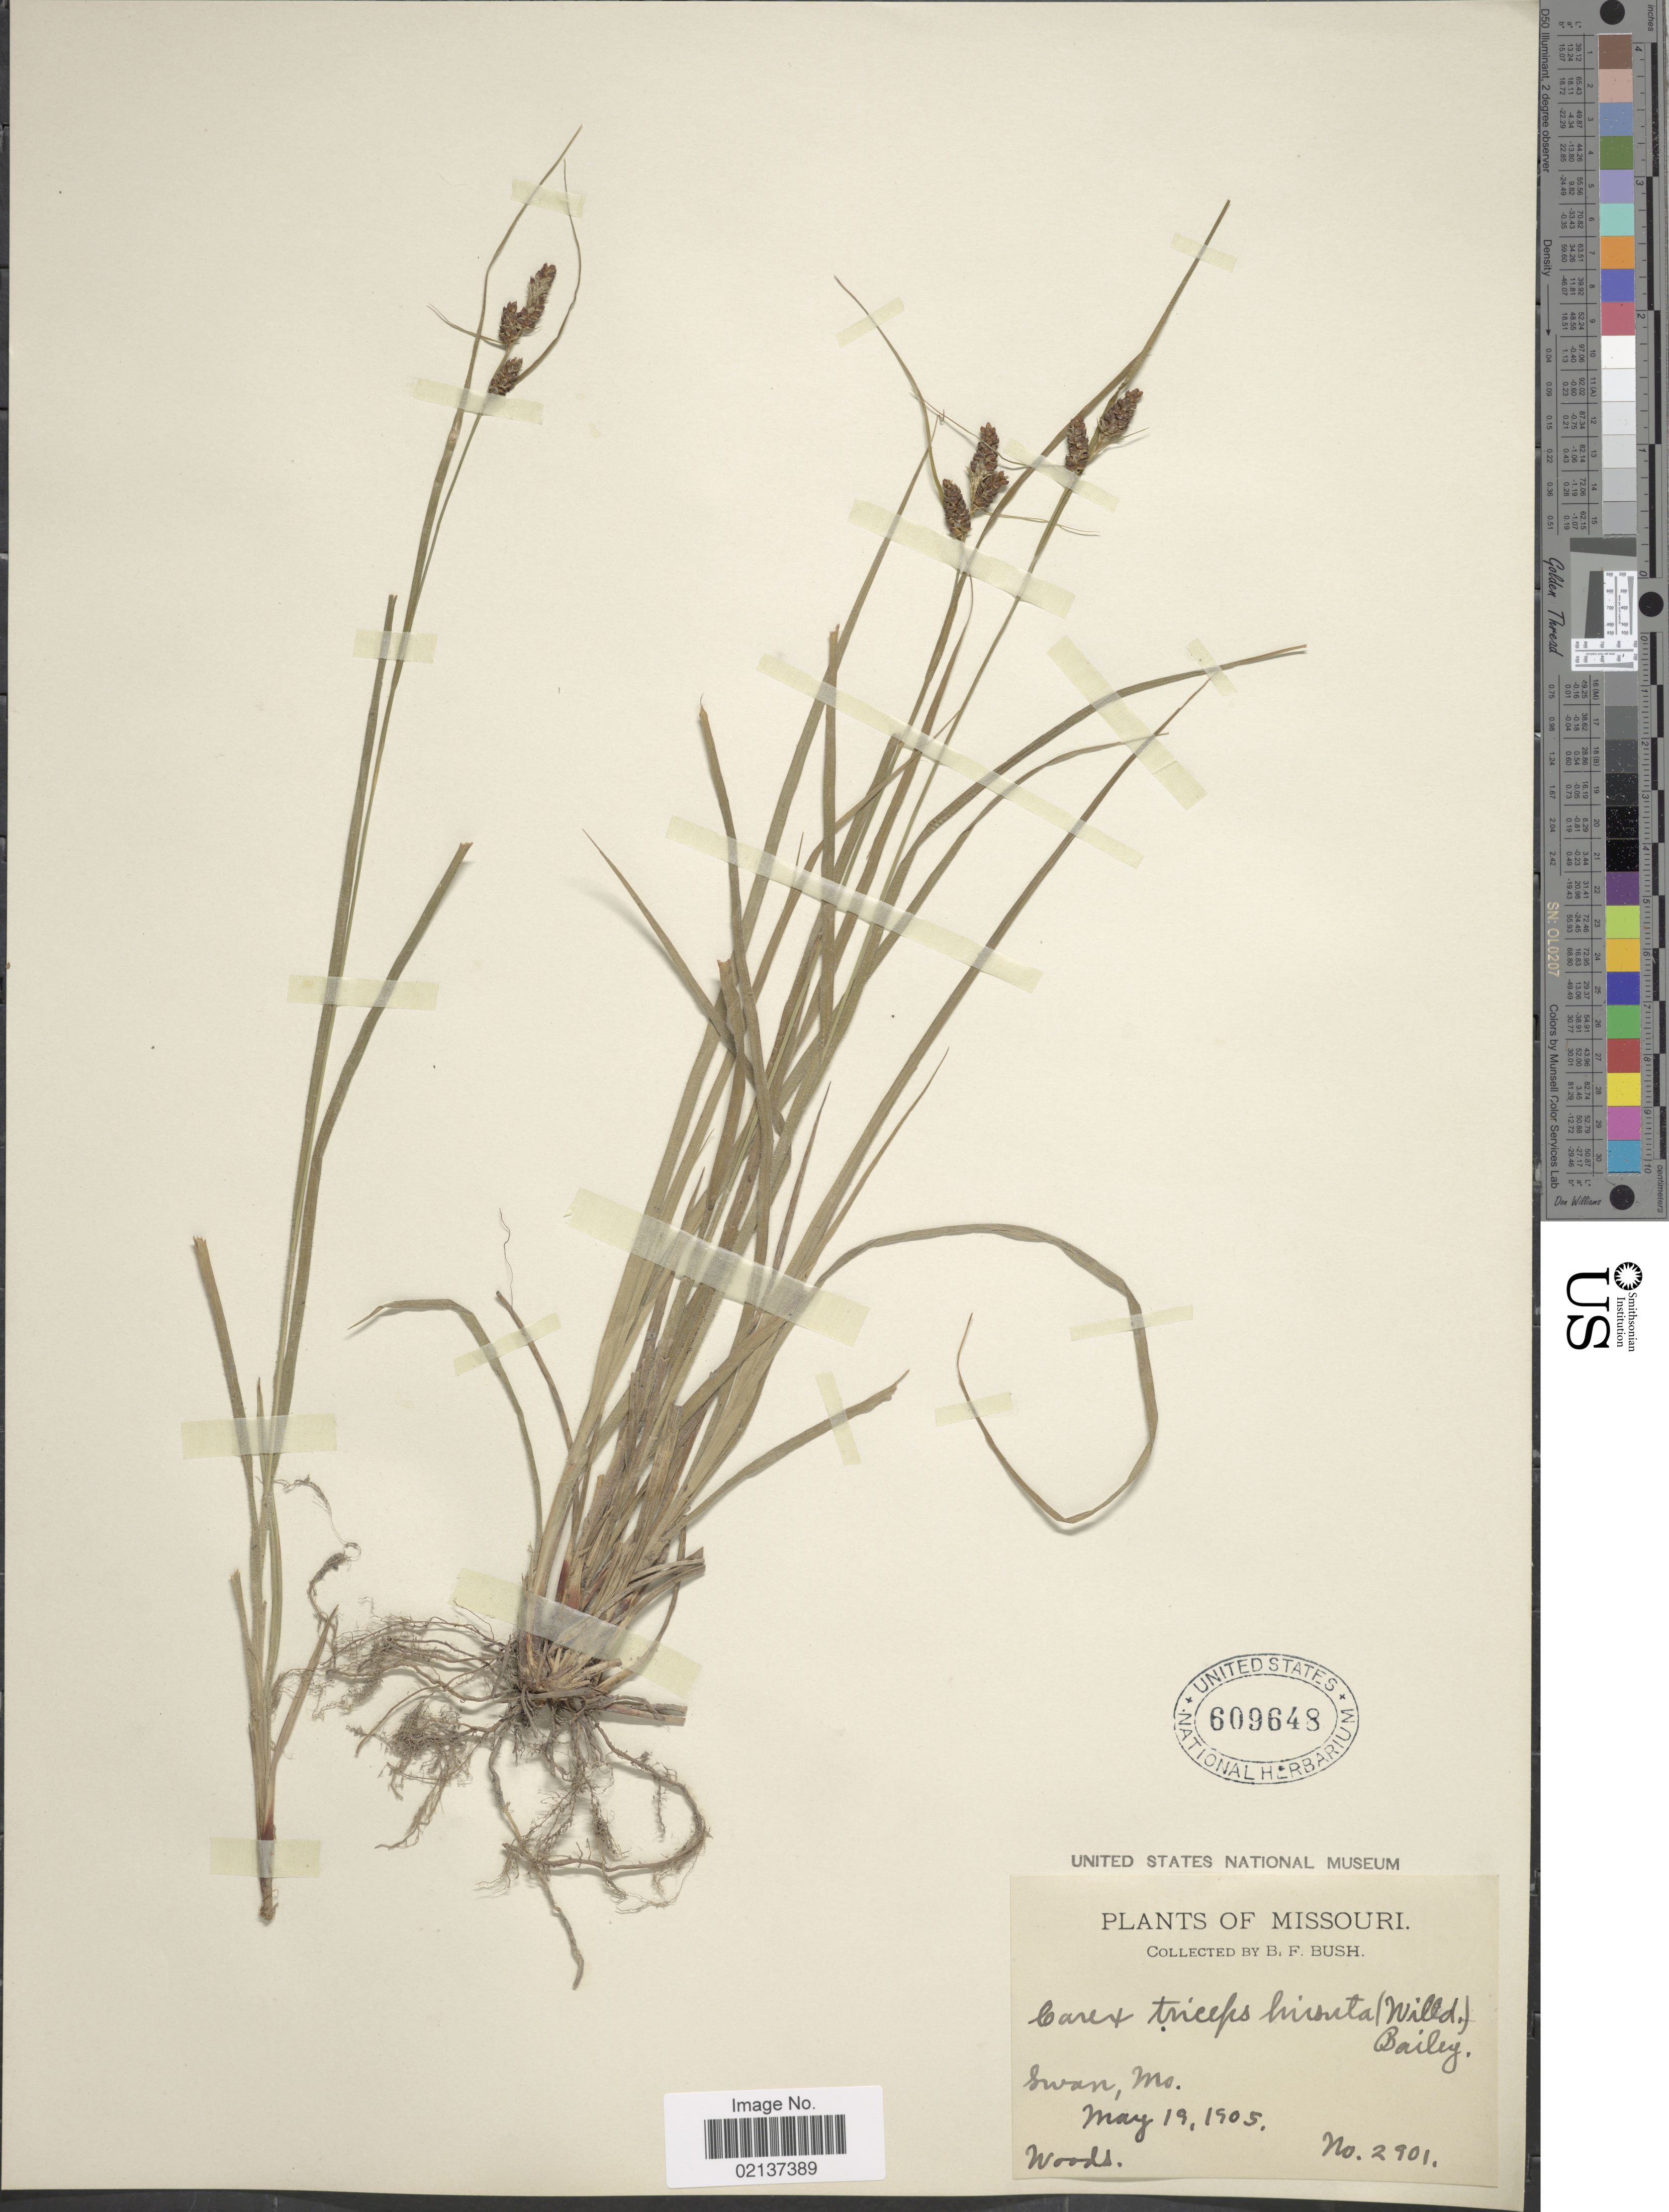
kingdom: Plantae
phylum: Tracheophyta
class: Liliopsida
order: Poales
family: Cyperaceae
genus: Carex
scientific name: Carex hirsutella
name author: Mack.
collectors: B. F. Bush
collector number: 2901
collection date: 1905-05-19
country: United States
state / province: Missouri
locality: Swan, Mo.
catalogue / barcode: US 609648